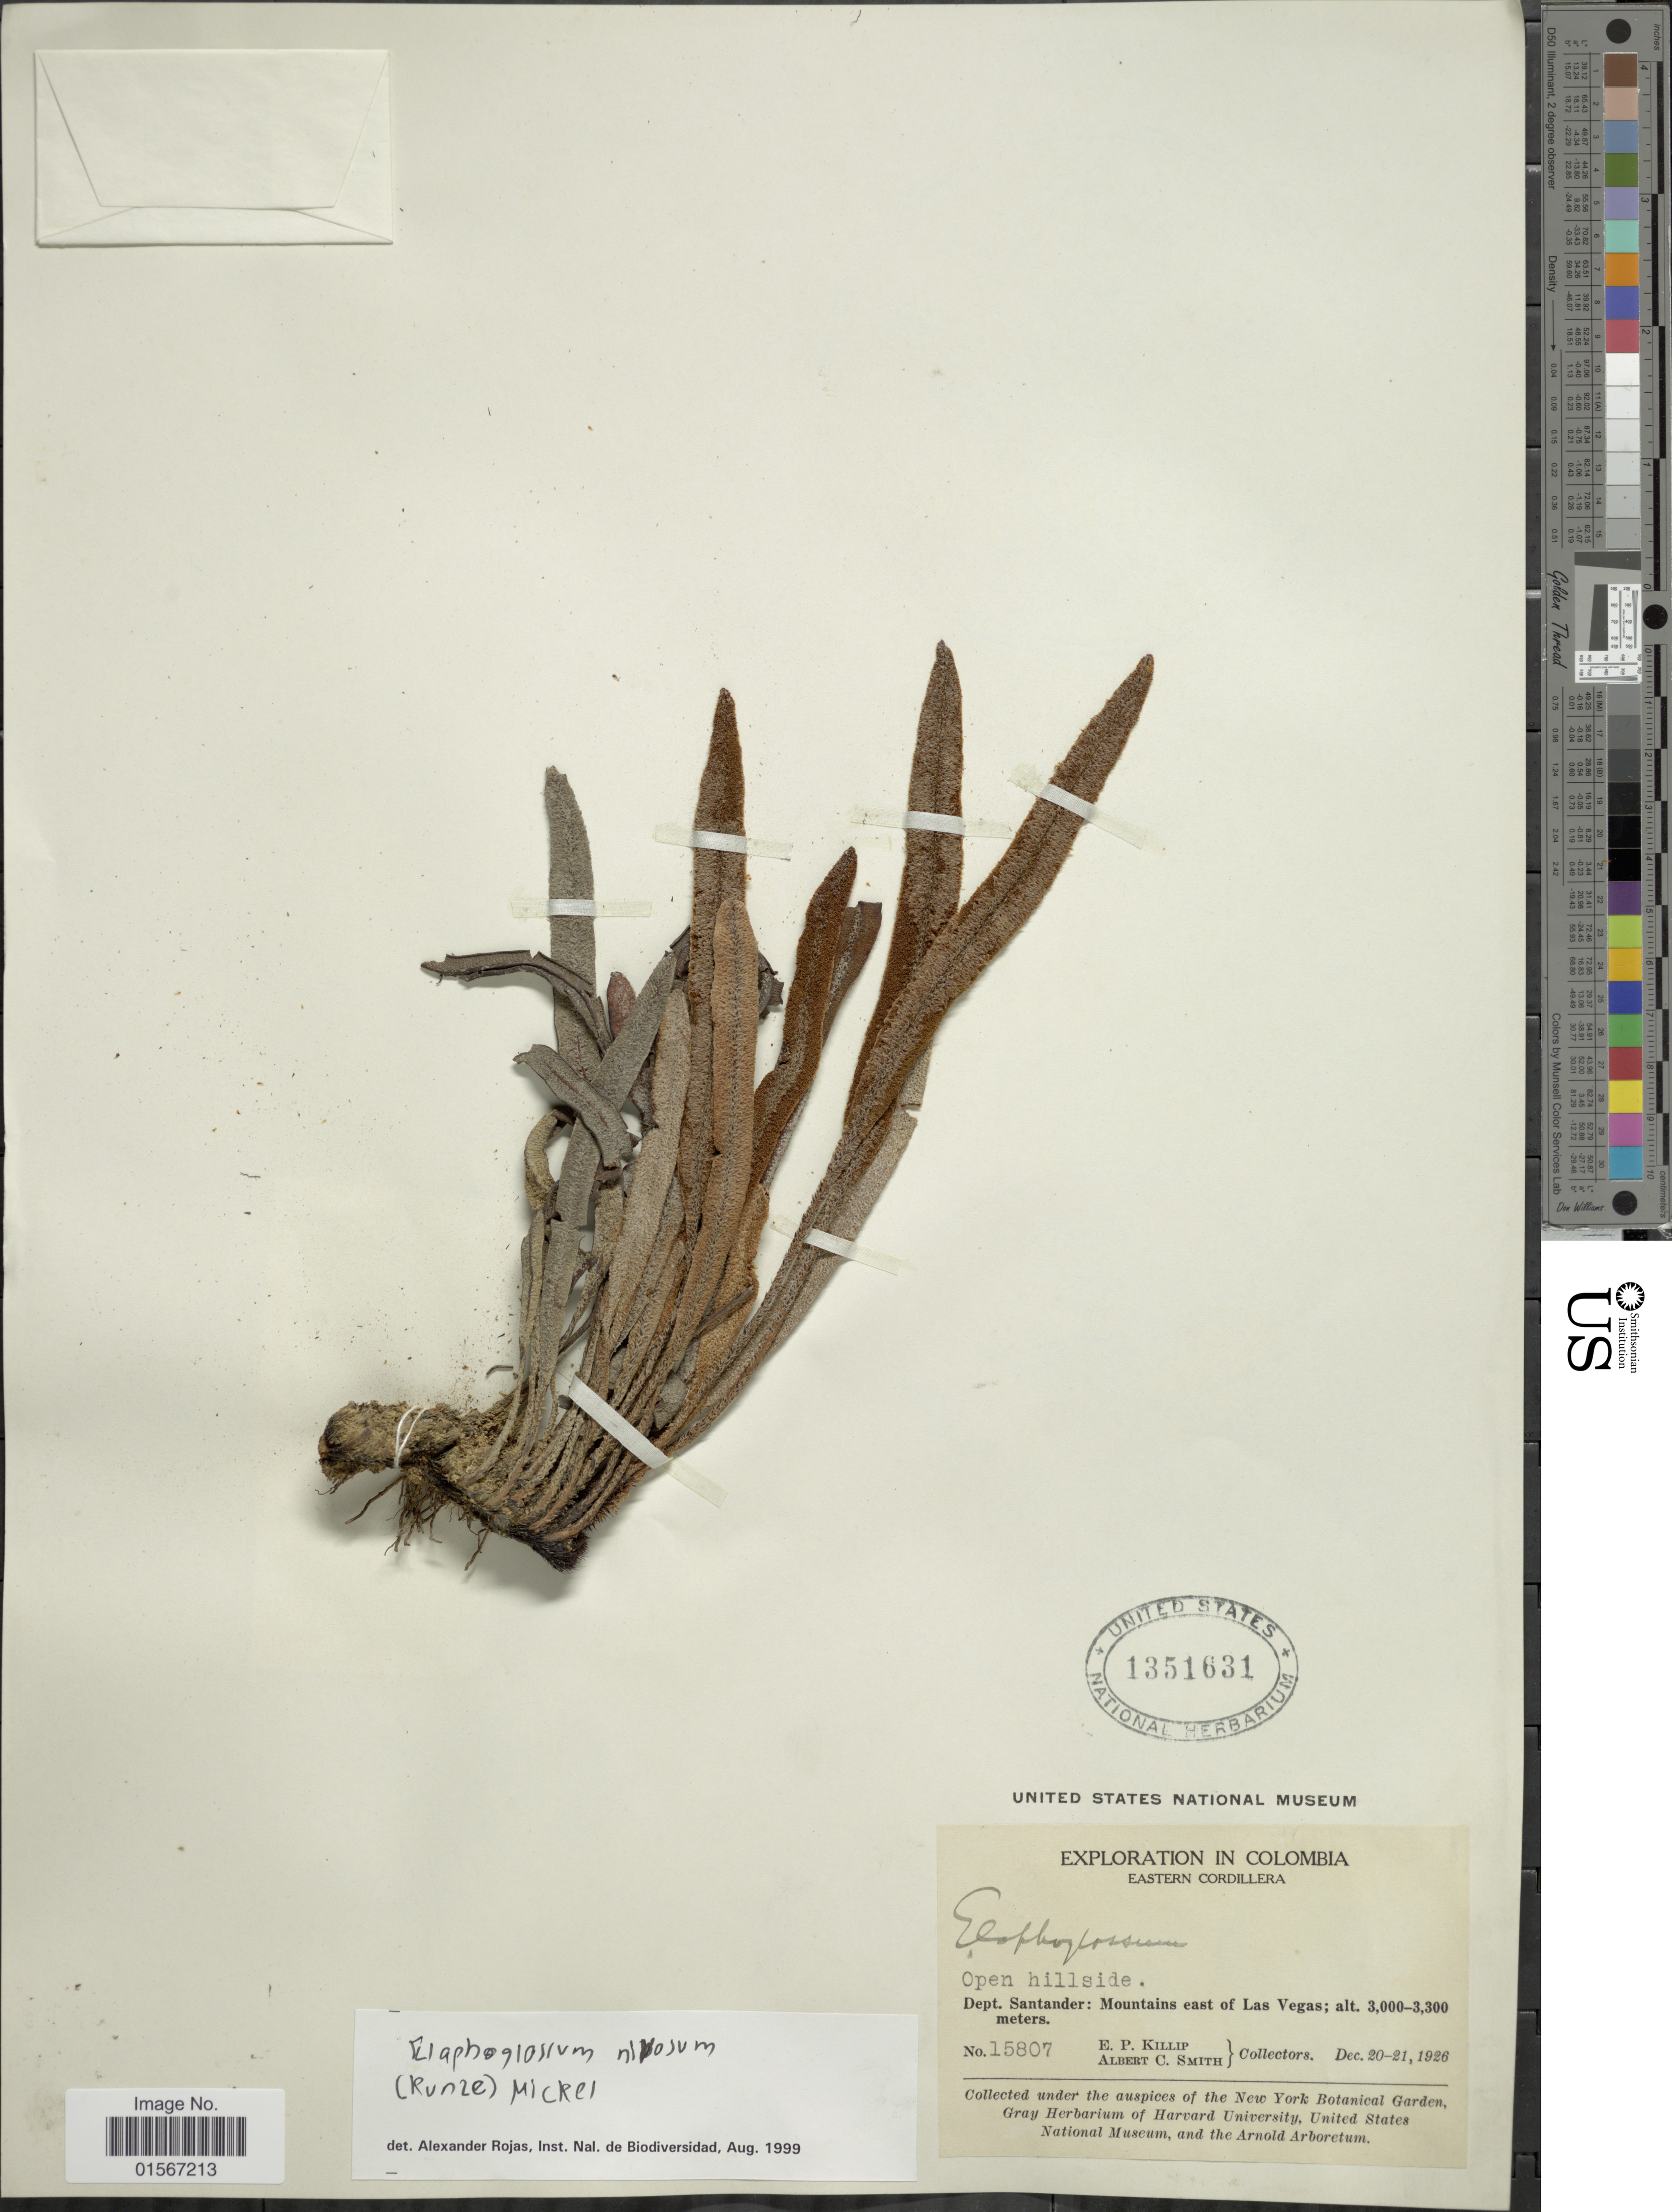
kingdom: Plantae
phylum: Tracheophyta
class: Polypodiopsida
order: Polypodiales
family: Dryopteridaceae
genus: Elaphoglossum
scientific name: Elaphoglossum nivosum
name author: (Kunze) Mickel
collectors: E. P. Killip & A. C. Smith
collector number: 15807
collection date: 1926-12-20/1926-12-21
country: Colombia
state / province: Santander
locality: Colombia, Eastern Cordillera, Dept. Santander: Mountains east of Las Vegas.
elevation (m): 3000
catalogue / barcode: US 1351631